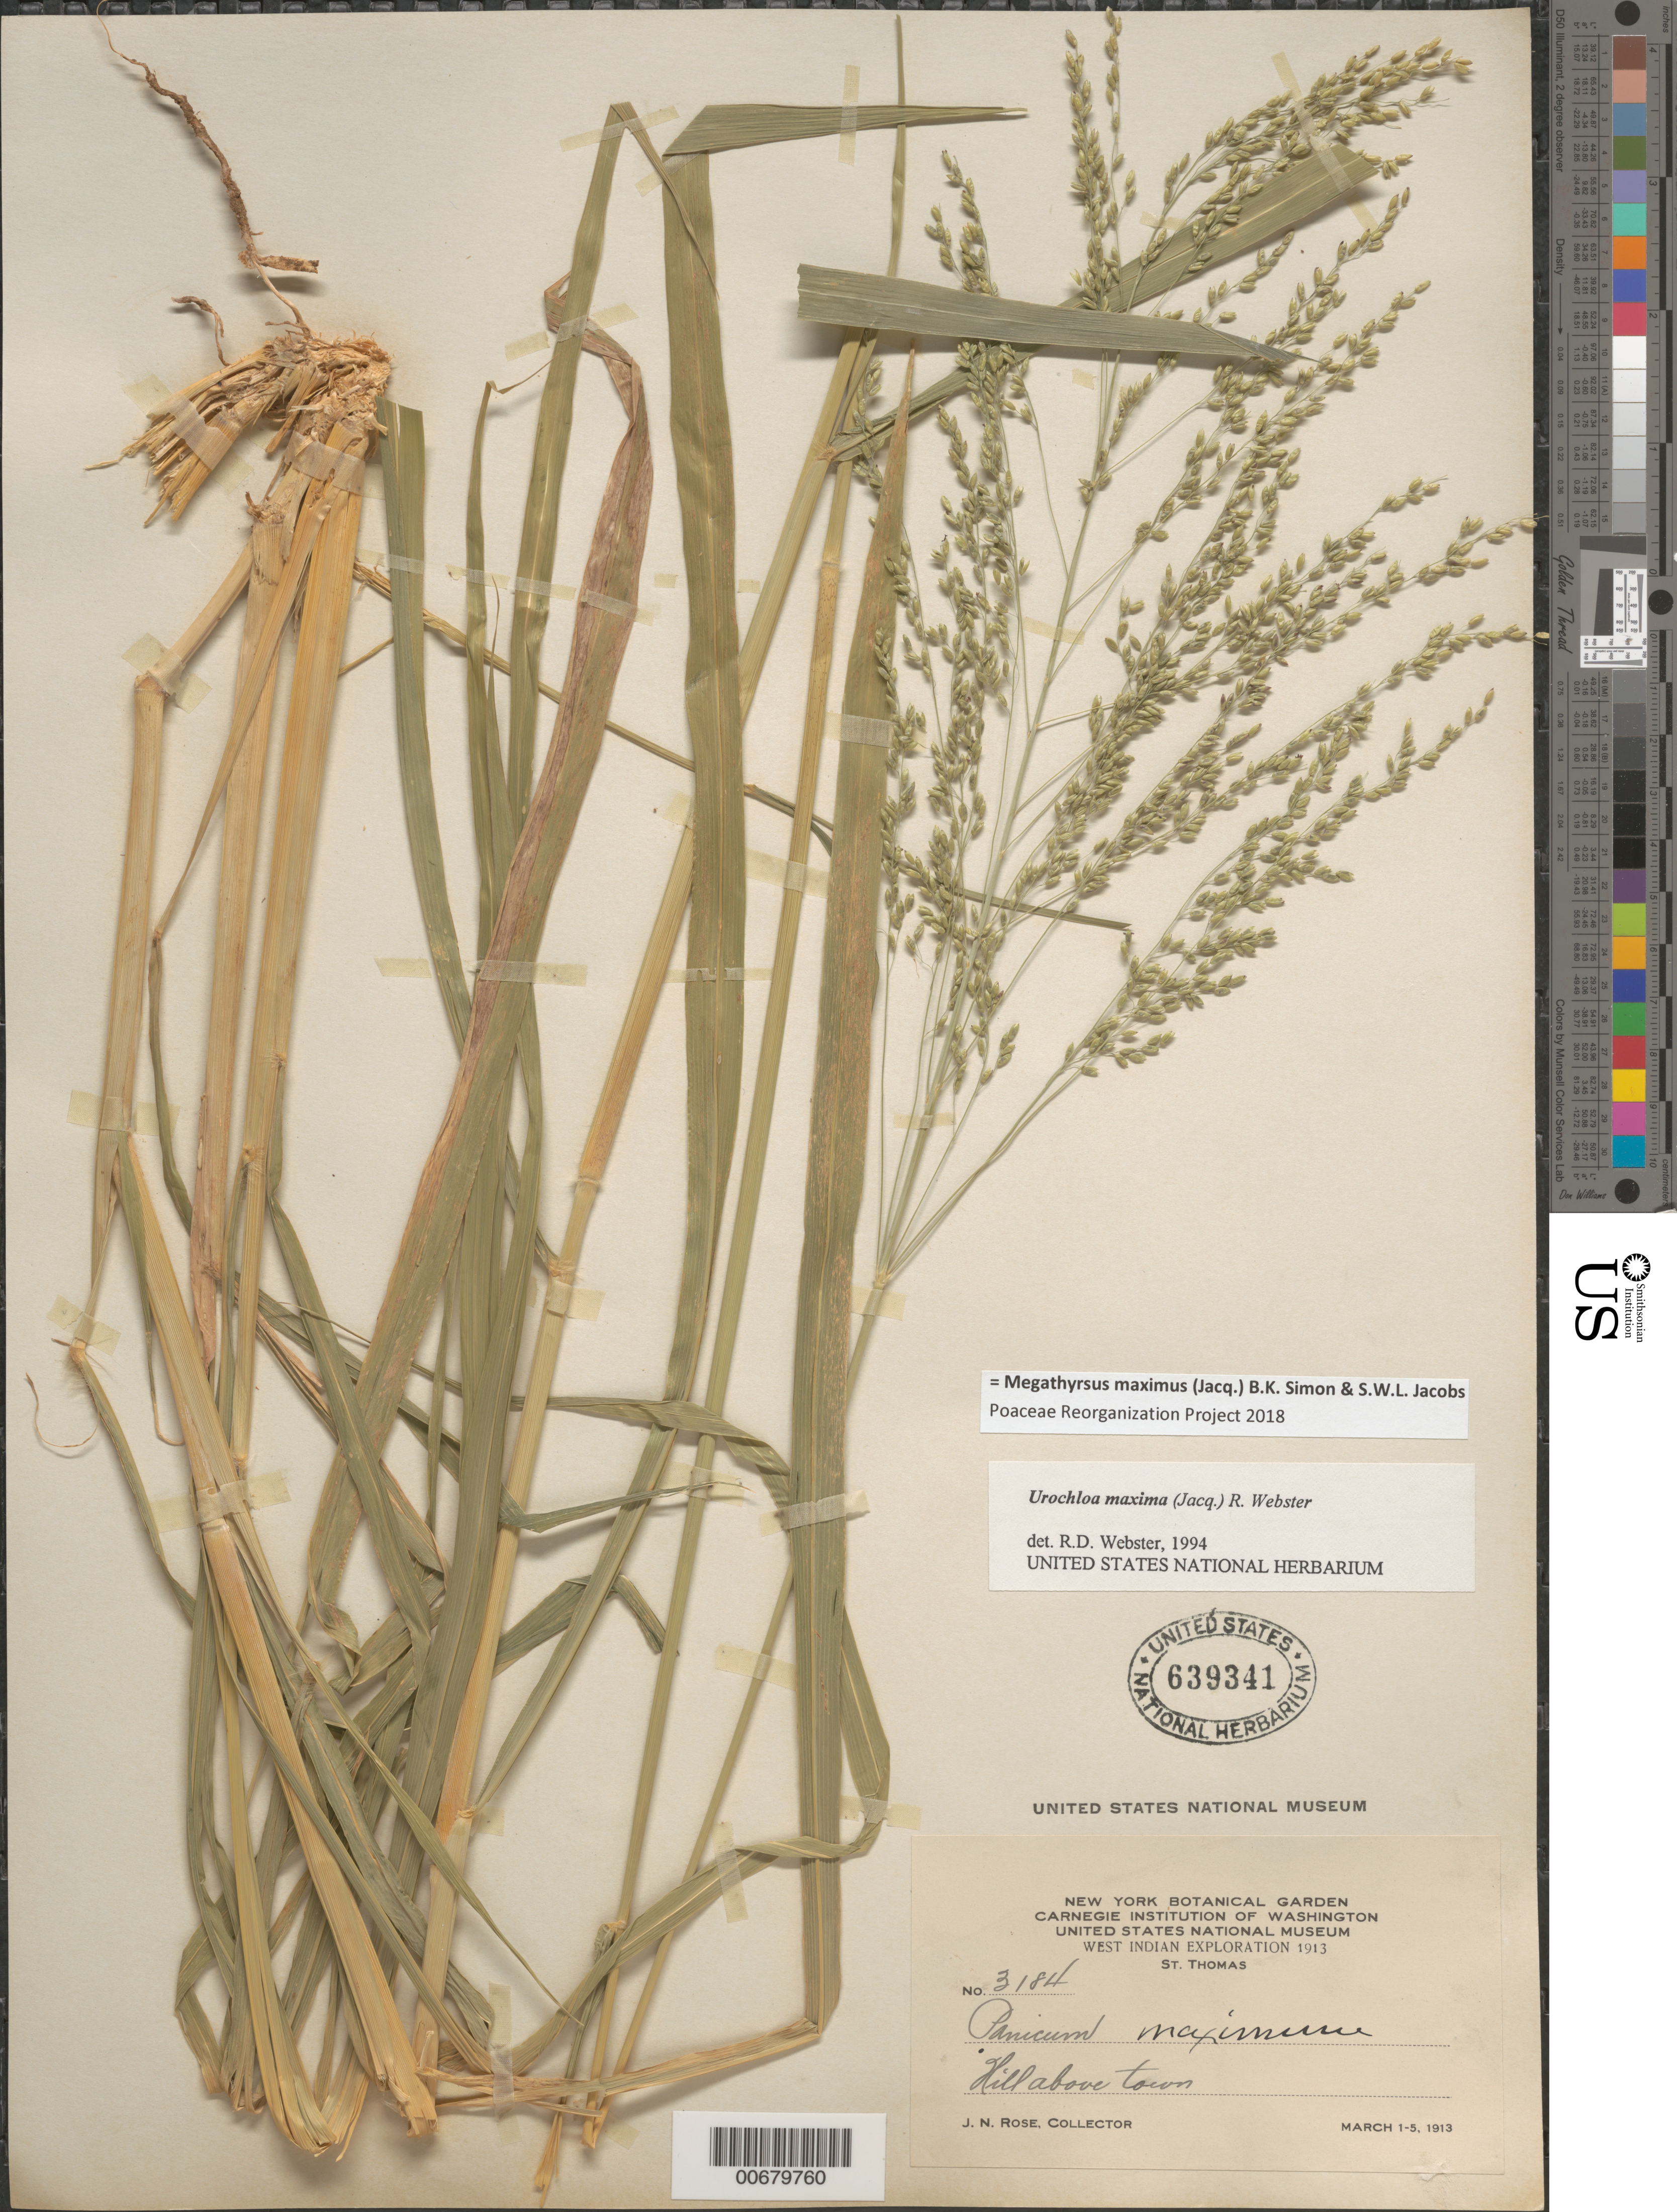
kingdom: Plantae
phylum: Tracheophyta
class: Liliopsida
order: Poales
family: Poaceae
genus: Megathyrsus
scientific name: Megathyrsus maximus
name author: (Jacq.) B.K. Simon & S.W.L. Jacobs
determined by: Poaceae Reorganization Project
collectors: J. N. Rose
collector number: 3184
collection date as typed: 01 Mar 1913 to 05 Mar 1913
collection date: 1913-03-01/1913-03-05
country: U.S. Virgin Islands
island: St. Thomas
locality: Hill above town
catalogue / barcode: US 639341